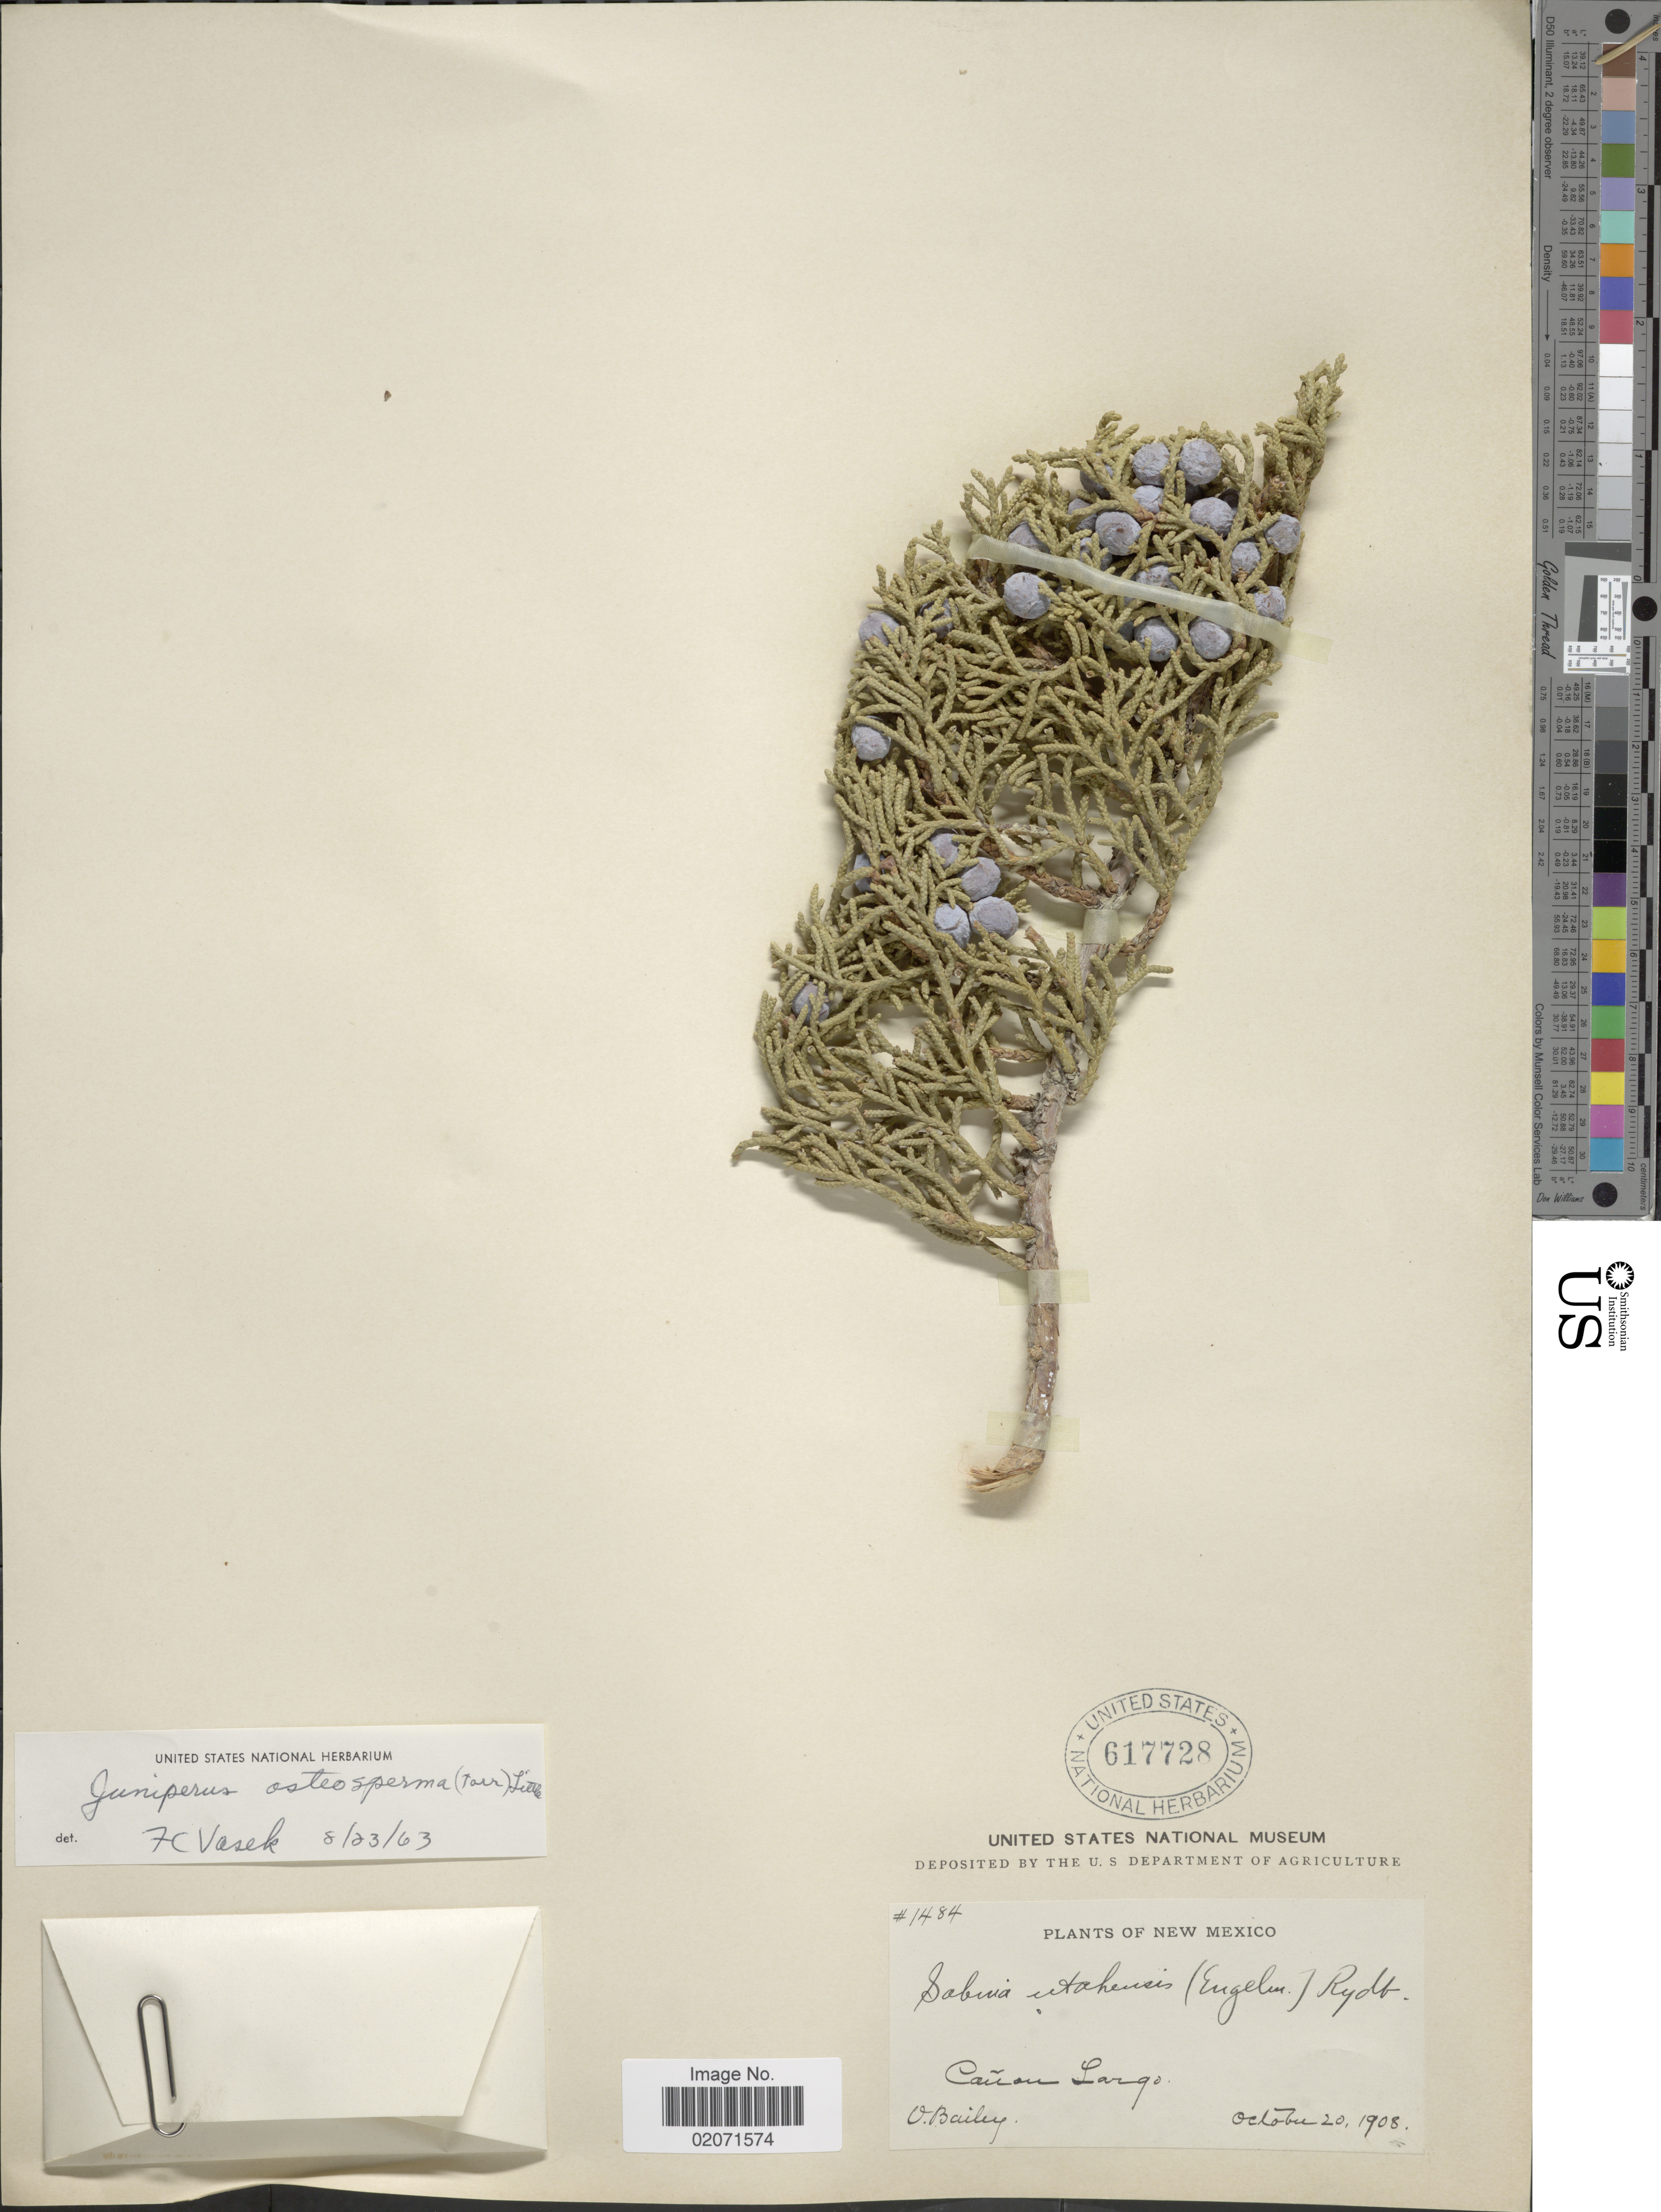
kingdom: Plantae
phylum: Tracheophyta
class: Pinopsida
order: Pinales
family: Cupressaceae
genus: Juniperus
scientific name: Juniperus osteosperma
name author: (Torr.) Little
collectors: O. Bailey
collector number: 1484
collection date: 1908-10-20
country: United States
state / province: New Mexico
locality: Canon Largo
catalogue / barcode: US 617728